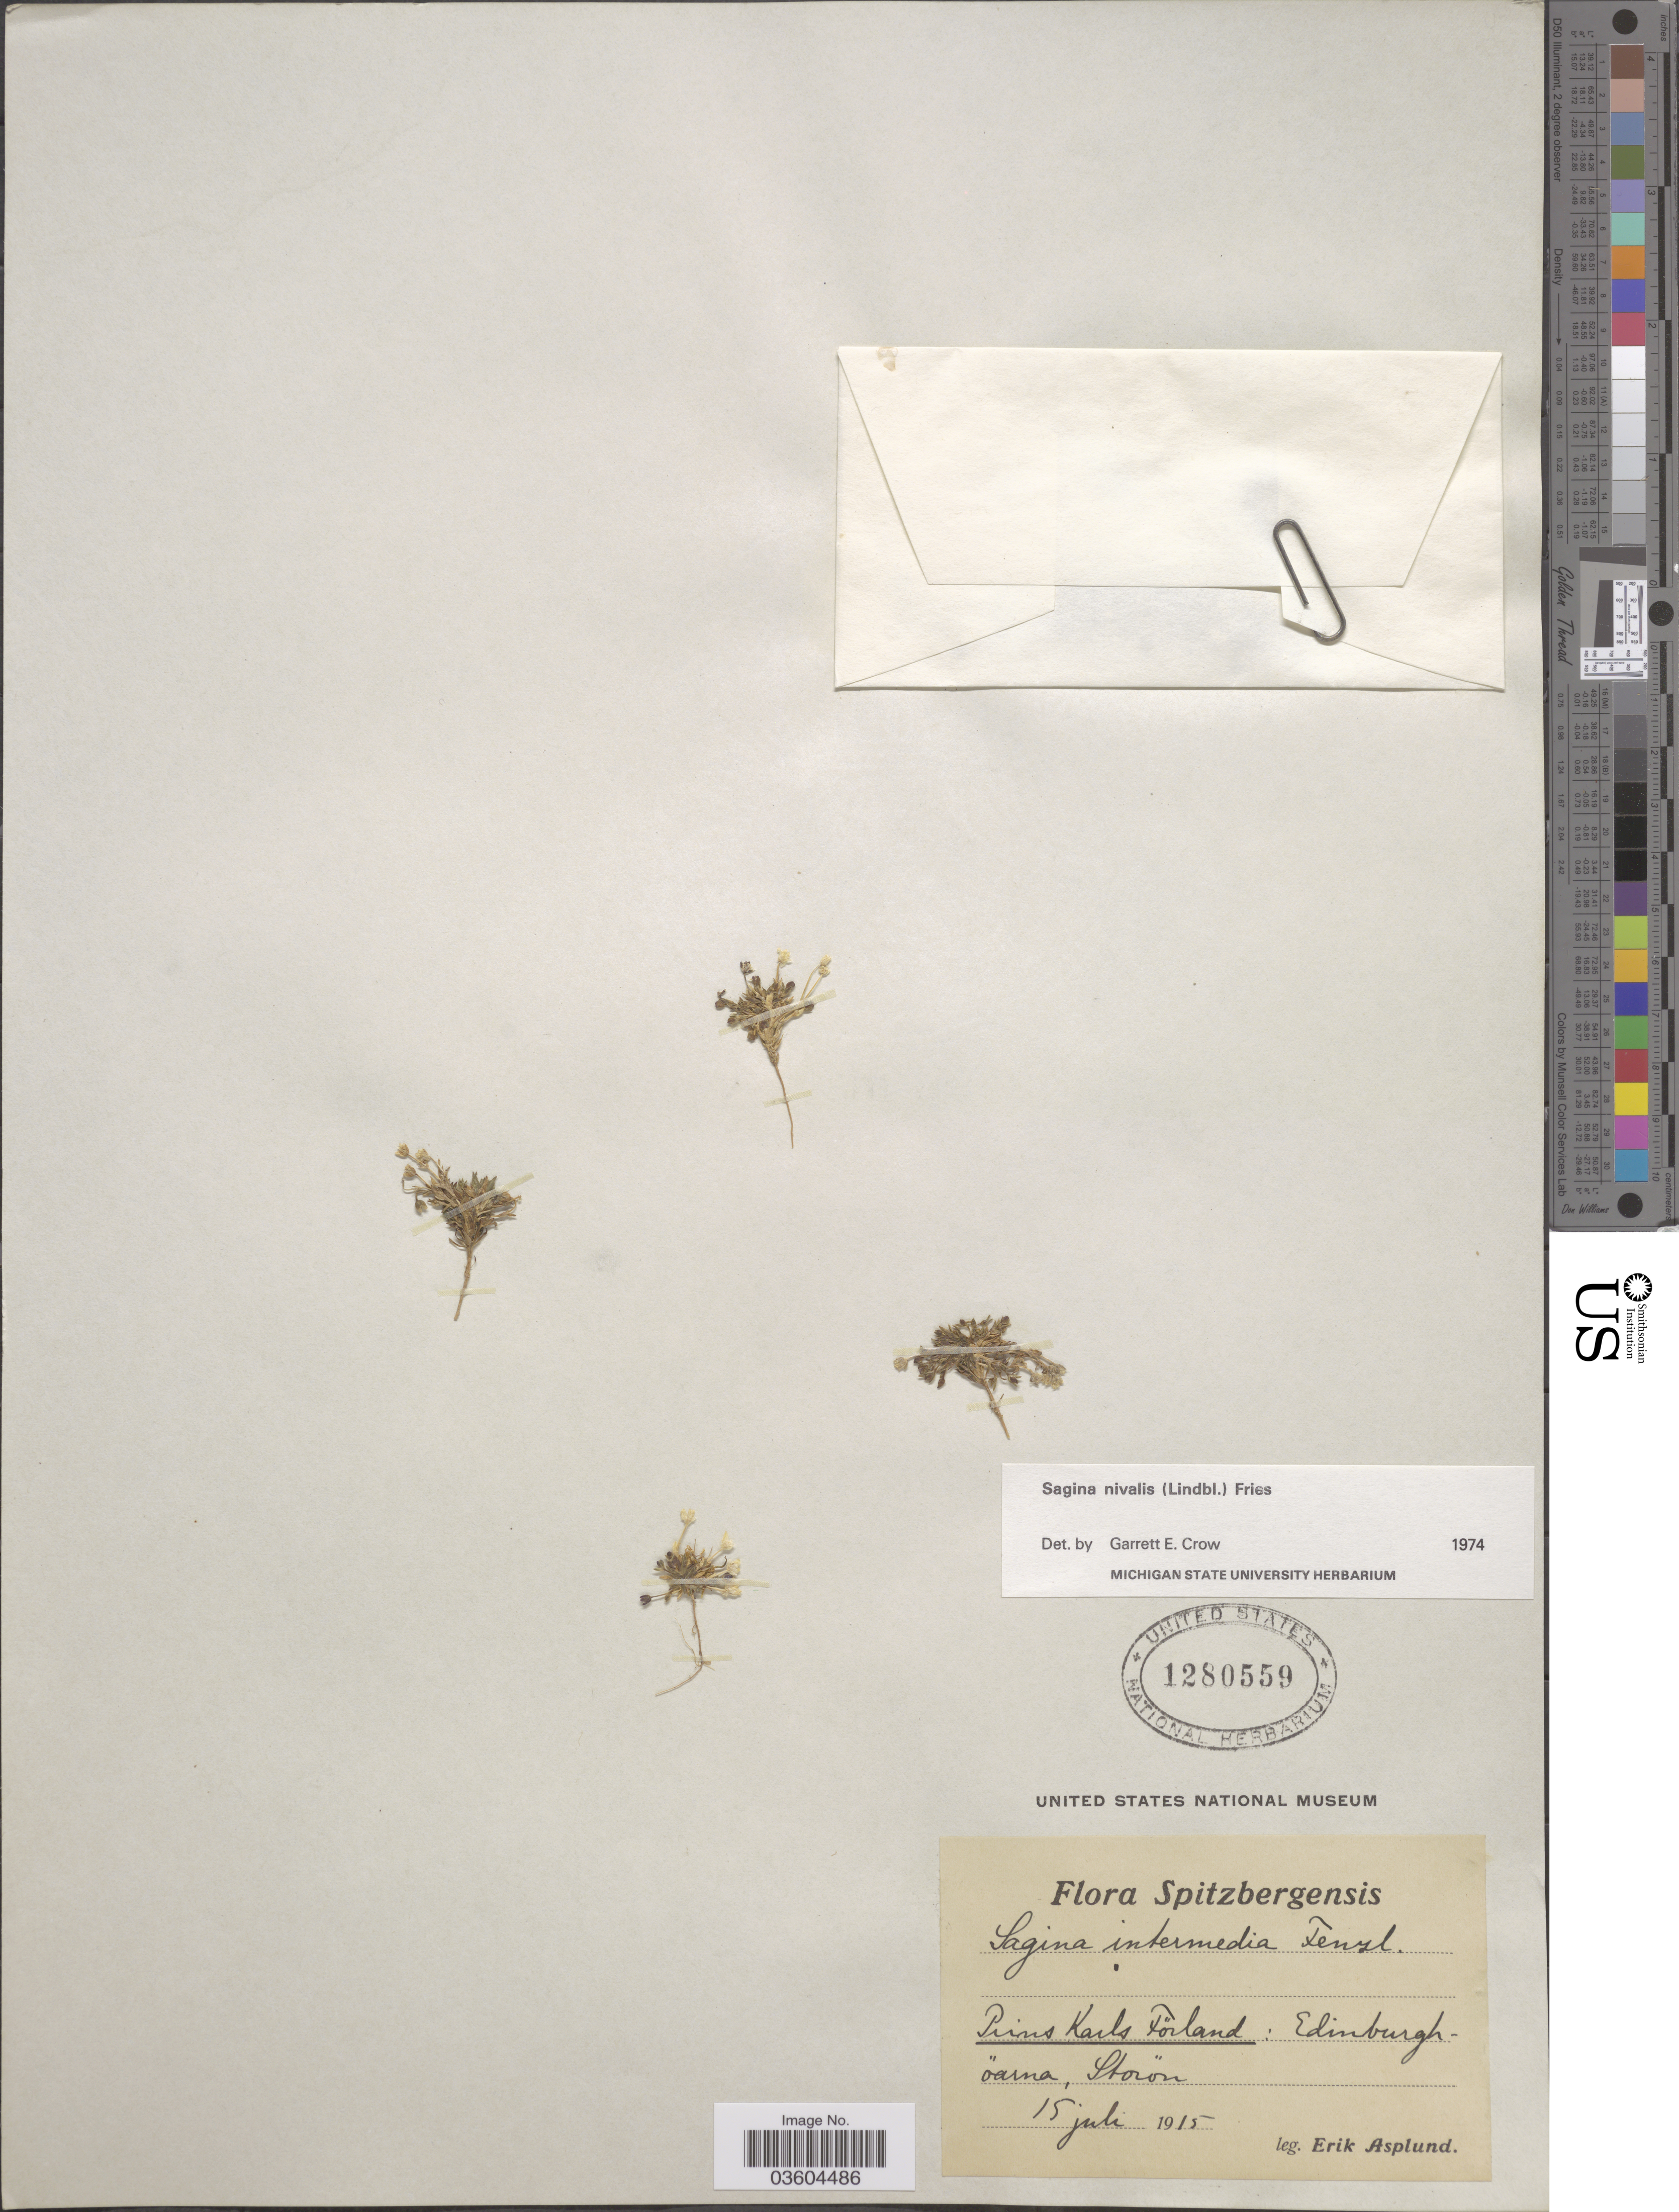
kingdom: Plantae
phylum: Tracheophyta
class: Magnoliopsida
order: Caryophyllales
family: Caryophyllaceae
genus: Sagina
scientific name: Sagina nivalis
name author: (Lindblom) Fr.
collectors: E. Asplund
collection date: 1915-07-15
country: Norway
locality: Spitzbergensis. Prins Karls Förland: Edinburgh-öarna, Storön.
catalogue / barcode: US 1280559